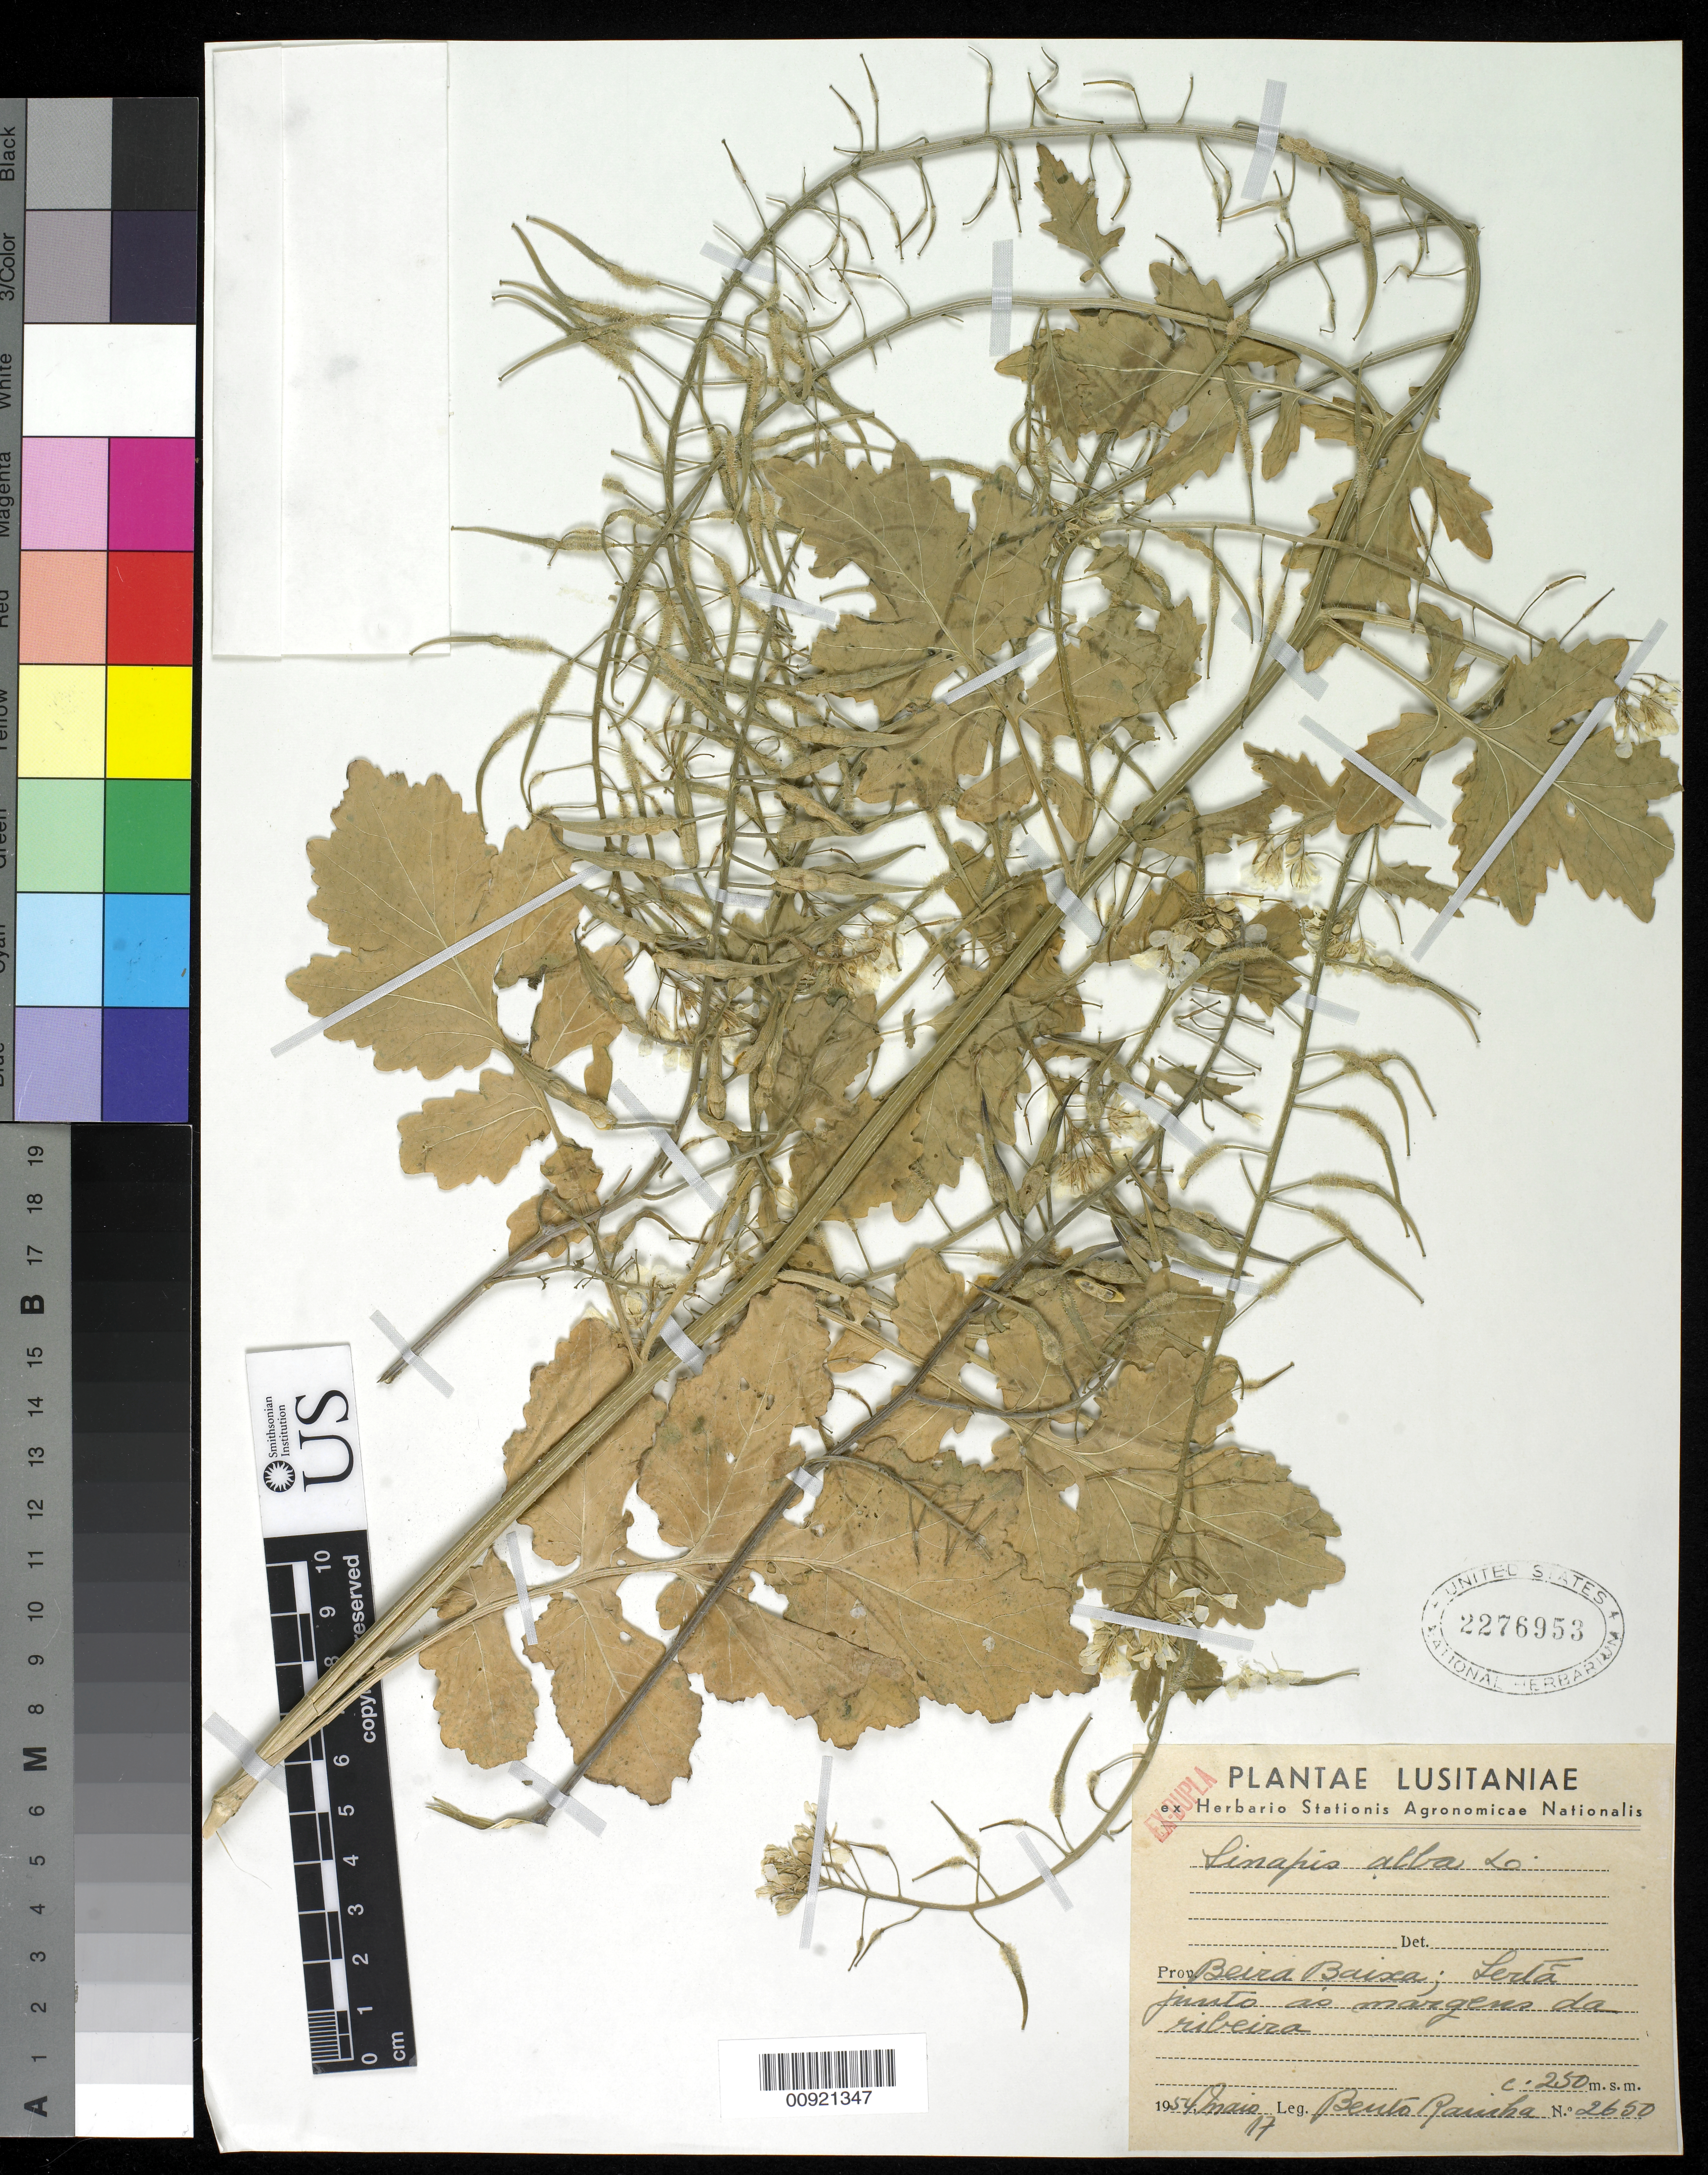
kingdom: Plantae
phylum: Tracheophyta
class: Magnoliopsida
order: Brassicales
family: Brassicaceae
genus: Sinapis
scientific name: Sinapis alba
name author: L.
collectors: Raiuha, B.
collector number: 2650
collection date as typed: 17 May 1954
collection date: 1954-05-17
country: Portugal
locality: Beira Baixa; Lerta junto as margens da ribeira.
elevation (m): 250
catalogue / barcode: US 2276953